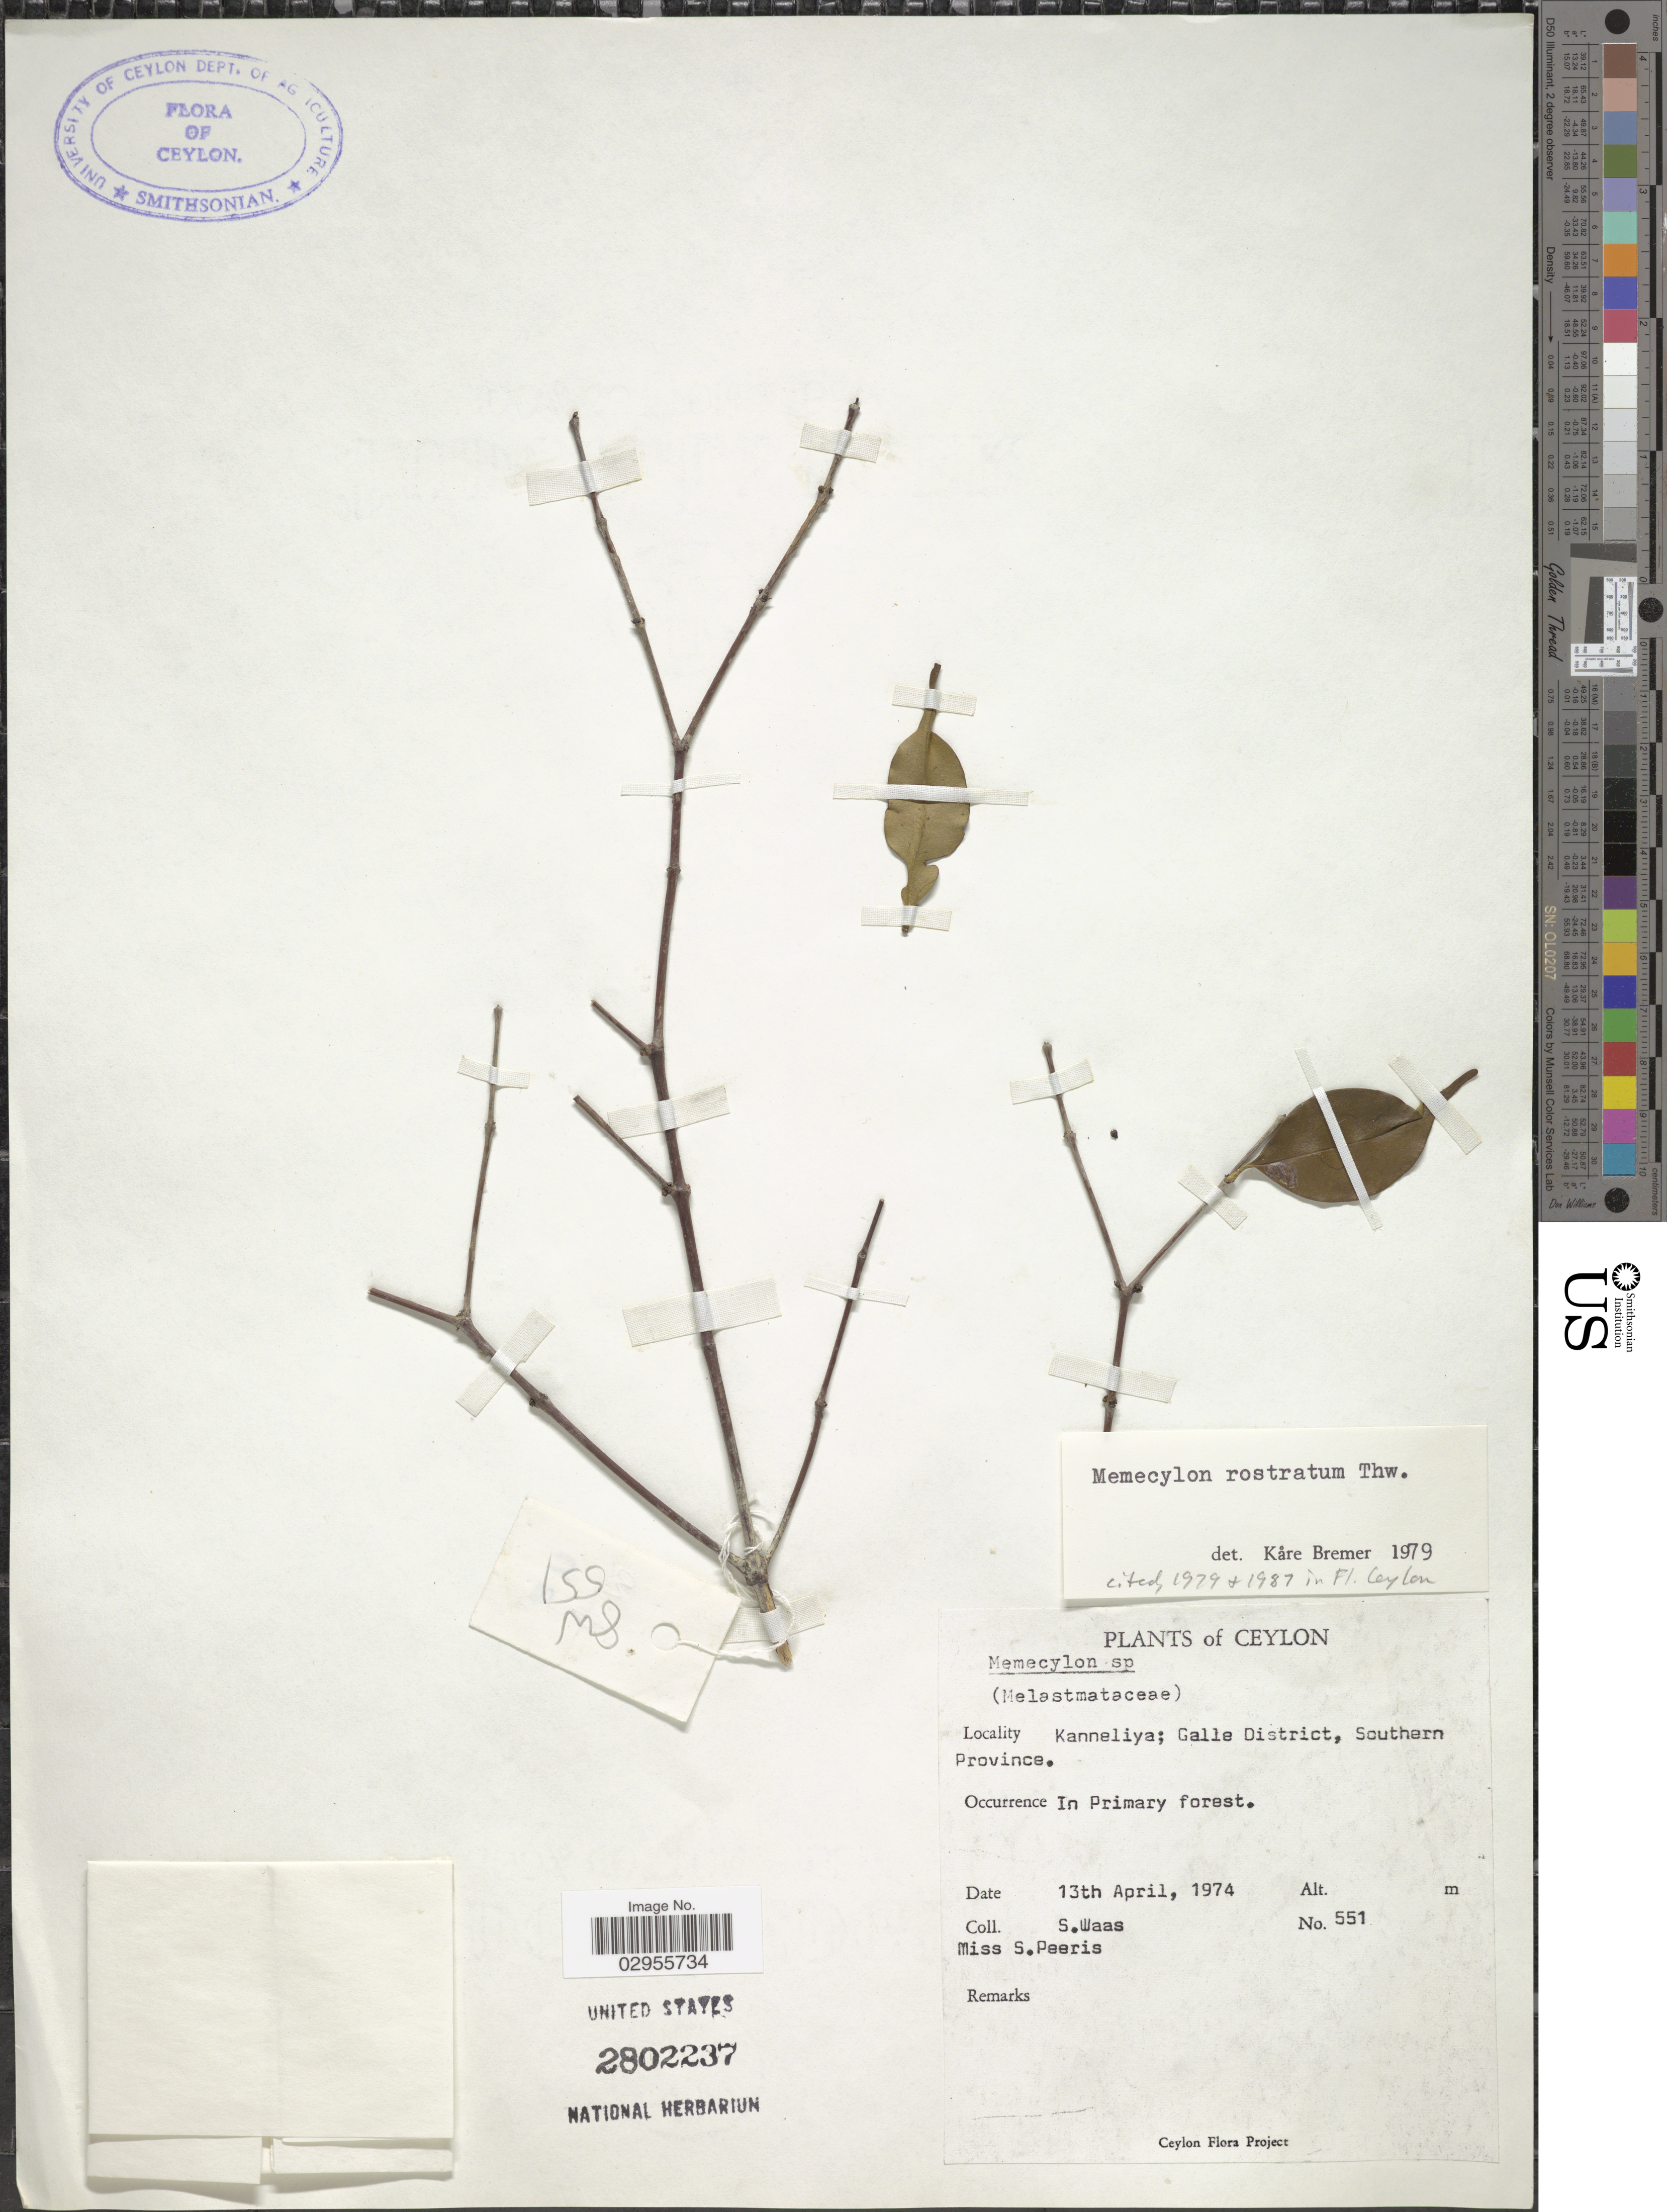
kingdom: Plantae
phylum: Tracheophyta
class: Magnoliopsida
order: Myrtales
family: Melastomataceae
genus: Memecylon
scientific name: Memecylon rostratum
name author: Thwaites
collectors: S. Waas & S. Peeris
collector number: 551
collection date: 1974-04-13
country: Sri Lanka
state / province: Southern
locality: Ceylon. Kanneliya; Galle District.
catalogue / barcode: US 2802237